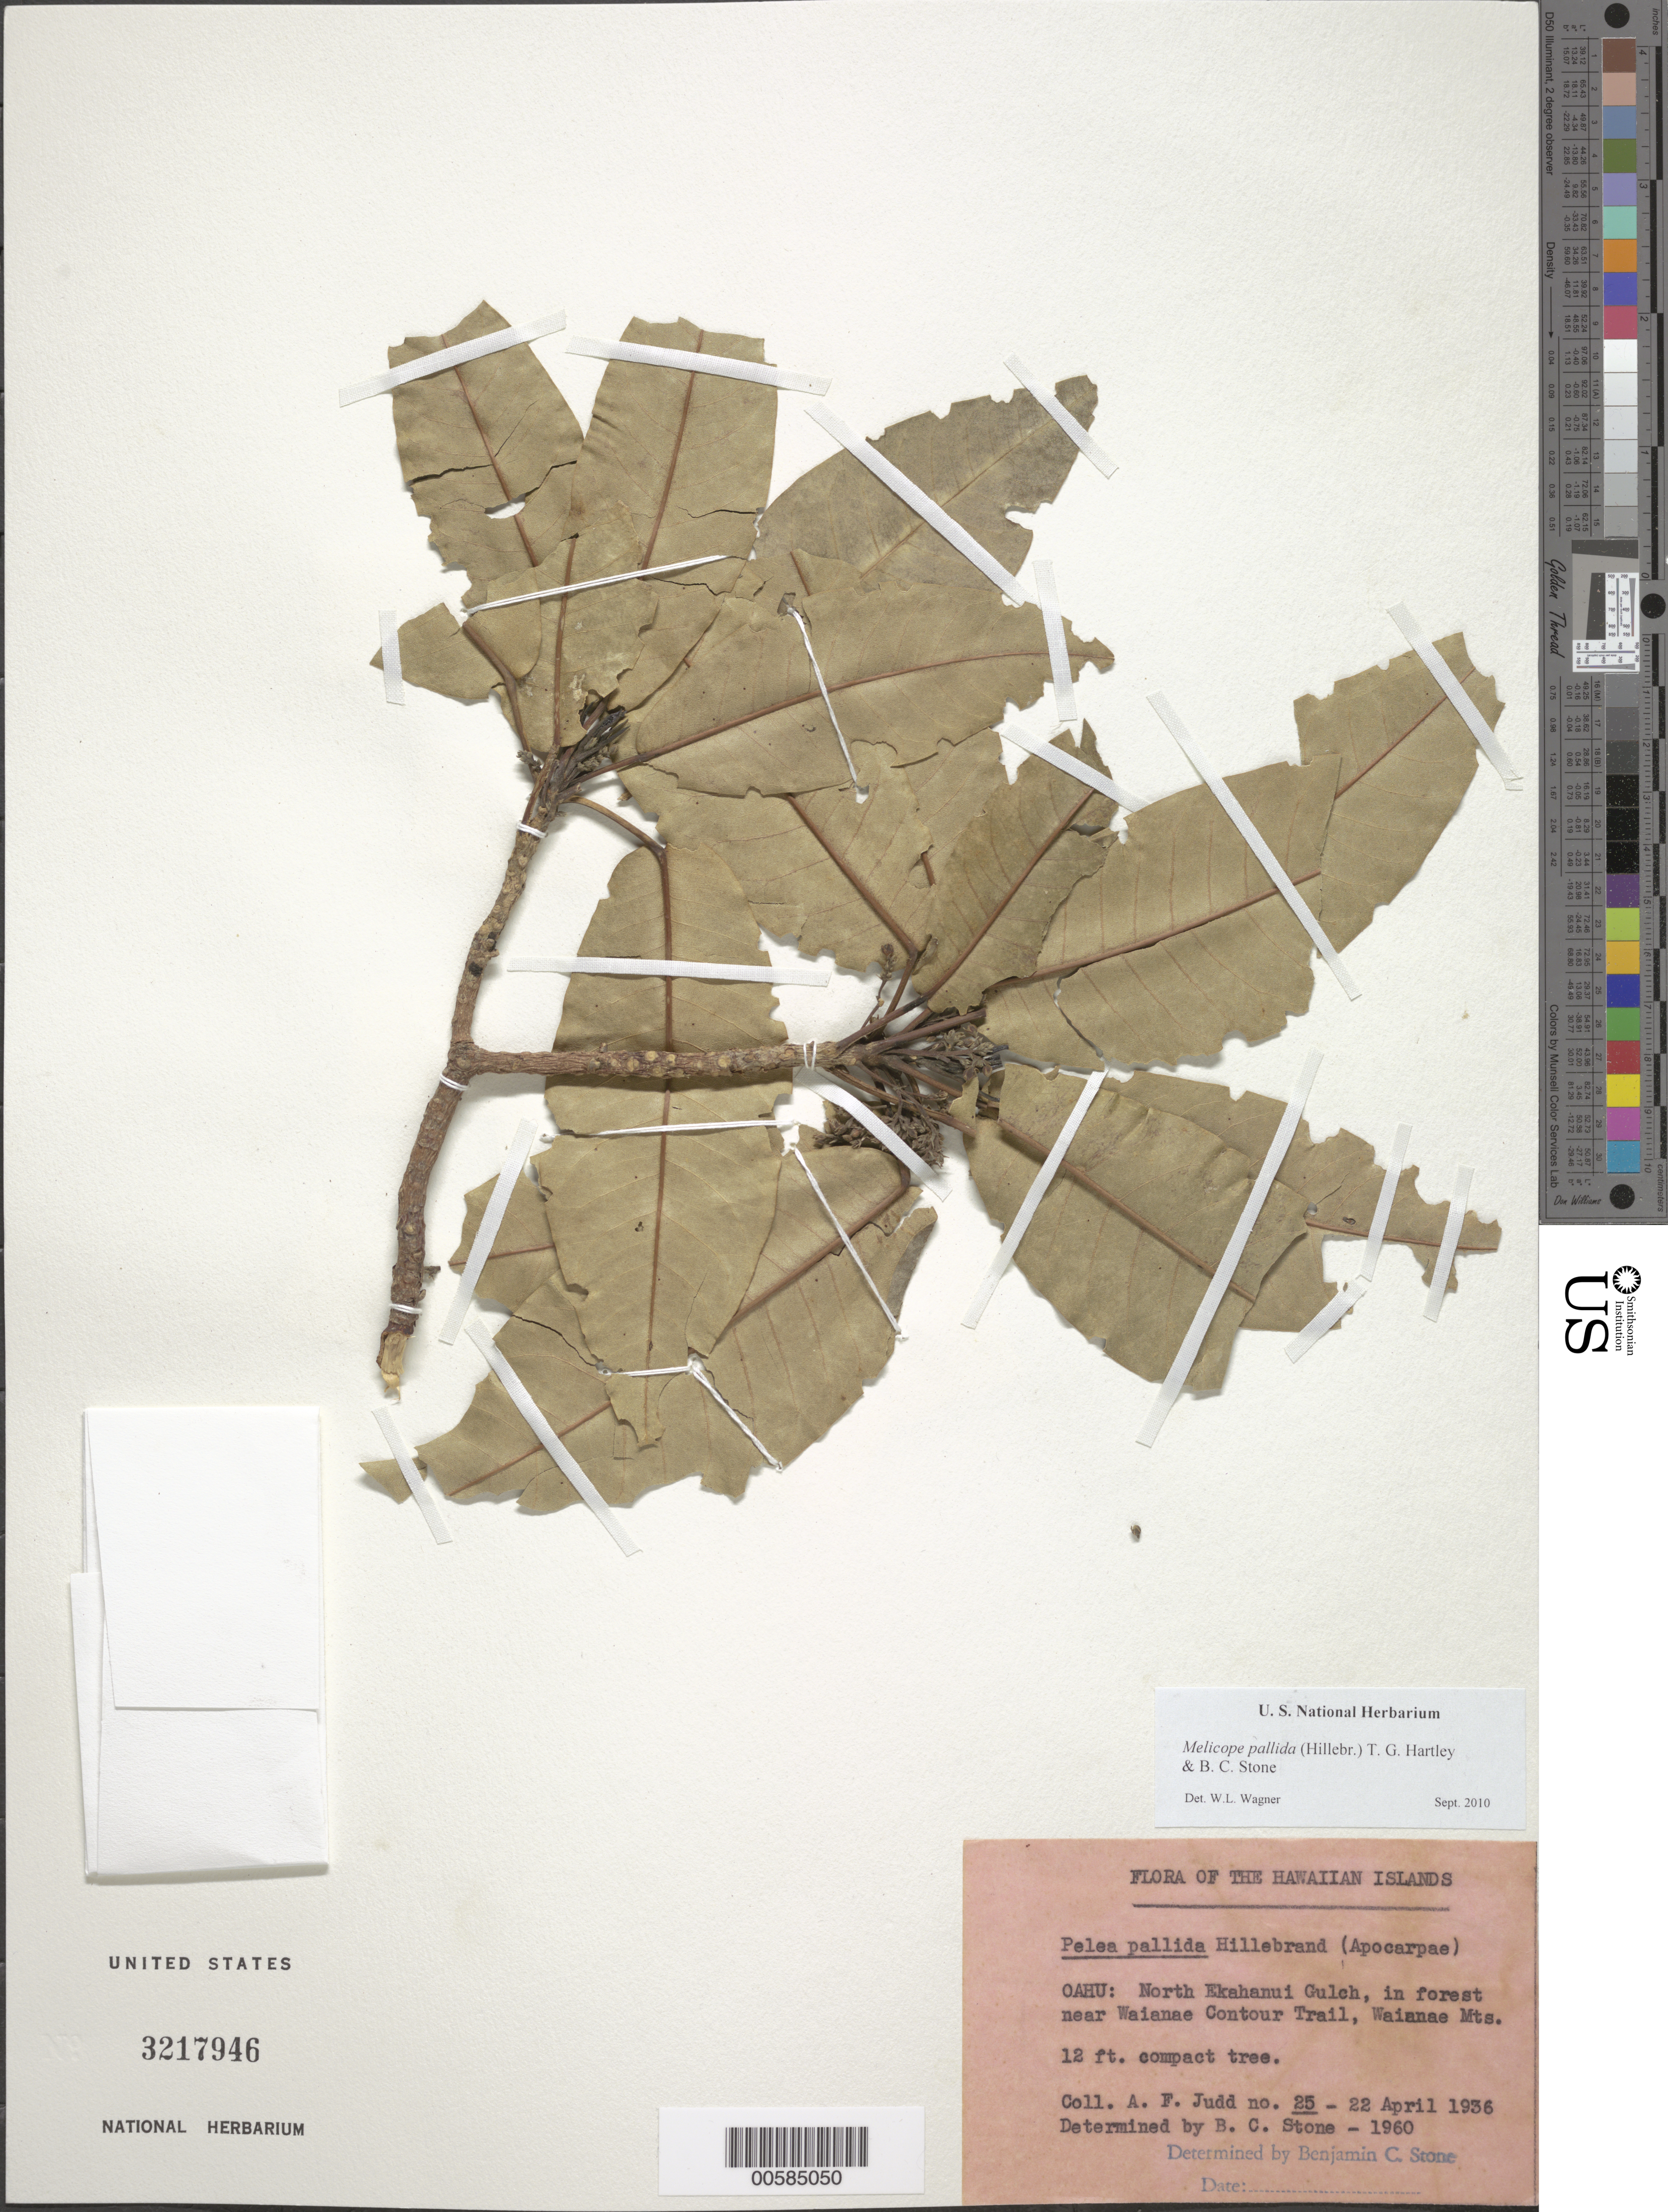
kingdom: Plantae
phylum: Tracheophyta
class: Magnoliopsida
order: Sapindales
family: Rutaceae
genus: Melicope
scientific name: Melicope pallida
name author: (Hillebr.) T.G. Hartley & B.C. Stone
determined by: Wagner, W. L., (BOT), Smithsonian Institution - National Museum of Natural History (UNITED STATES)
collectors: A. Judd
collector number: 25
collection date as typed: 22 Apr 1936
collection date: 1936-04-22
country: United States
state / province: Hawaii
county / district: Honolulu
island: Oahu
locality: North Ekahanui Gulch, near Waianae Contour Trail, Waianae Mts.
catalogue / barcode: US 3217946